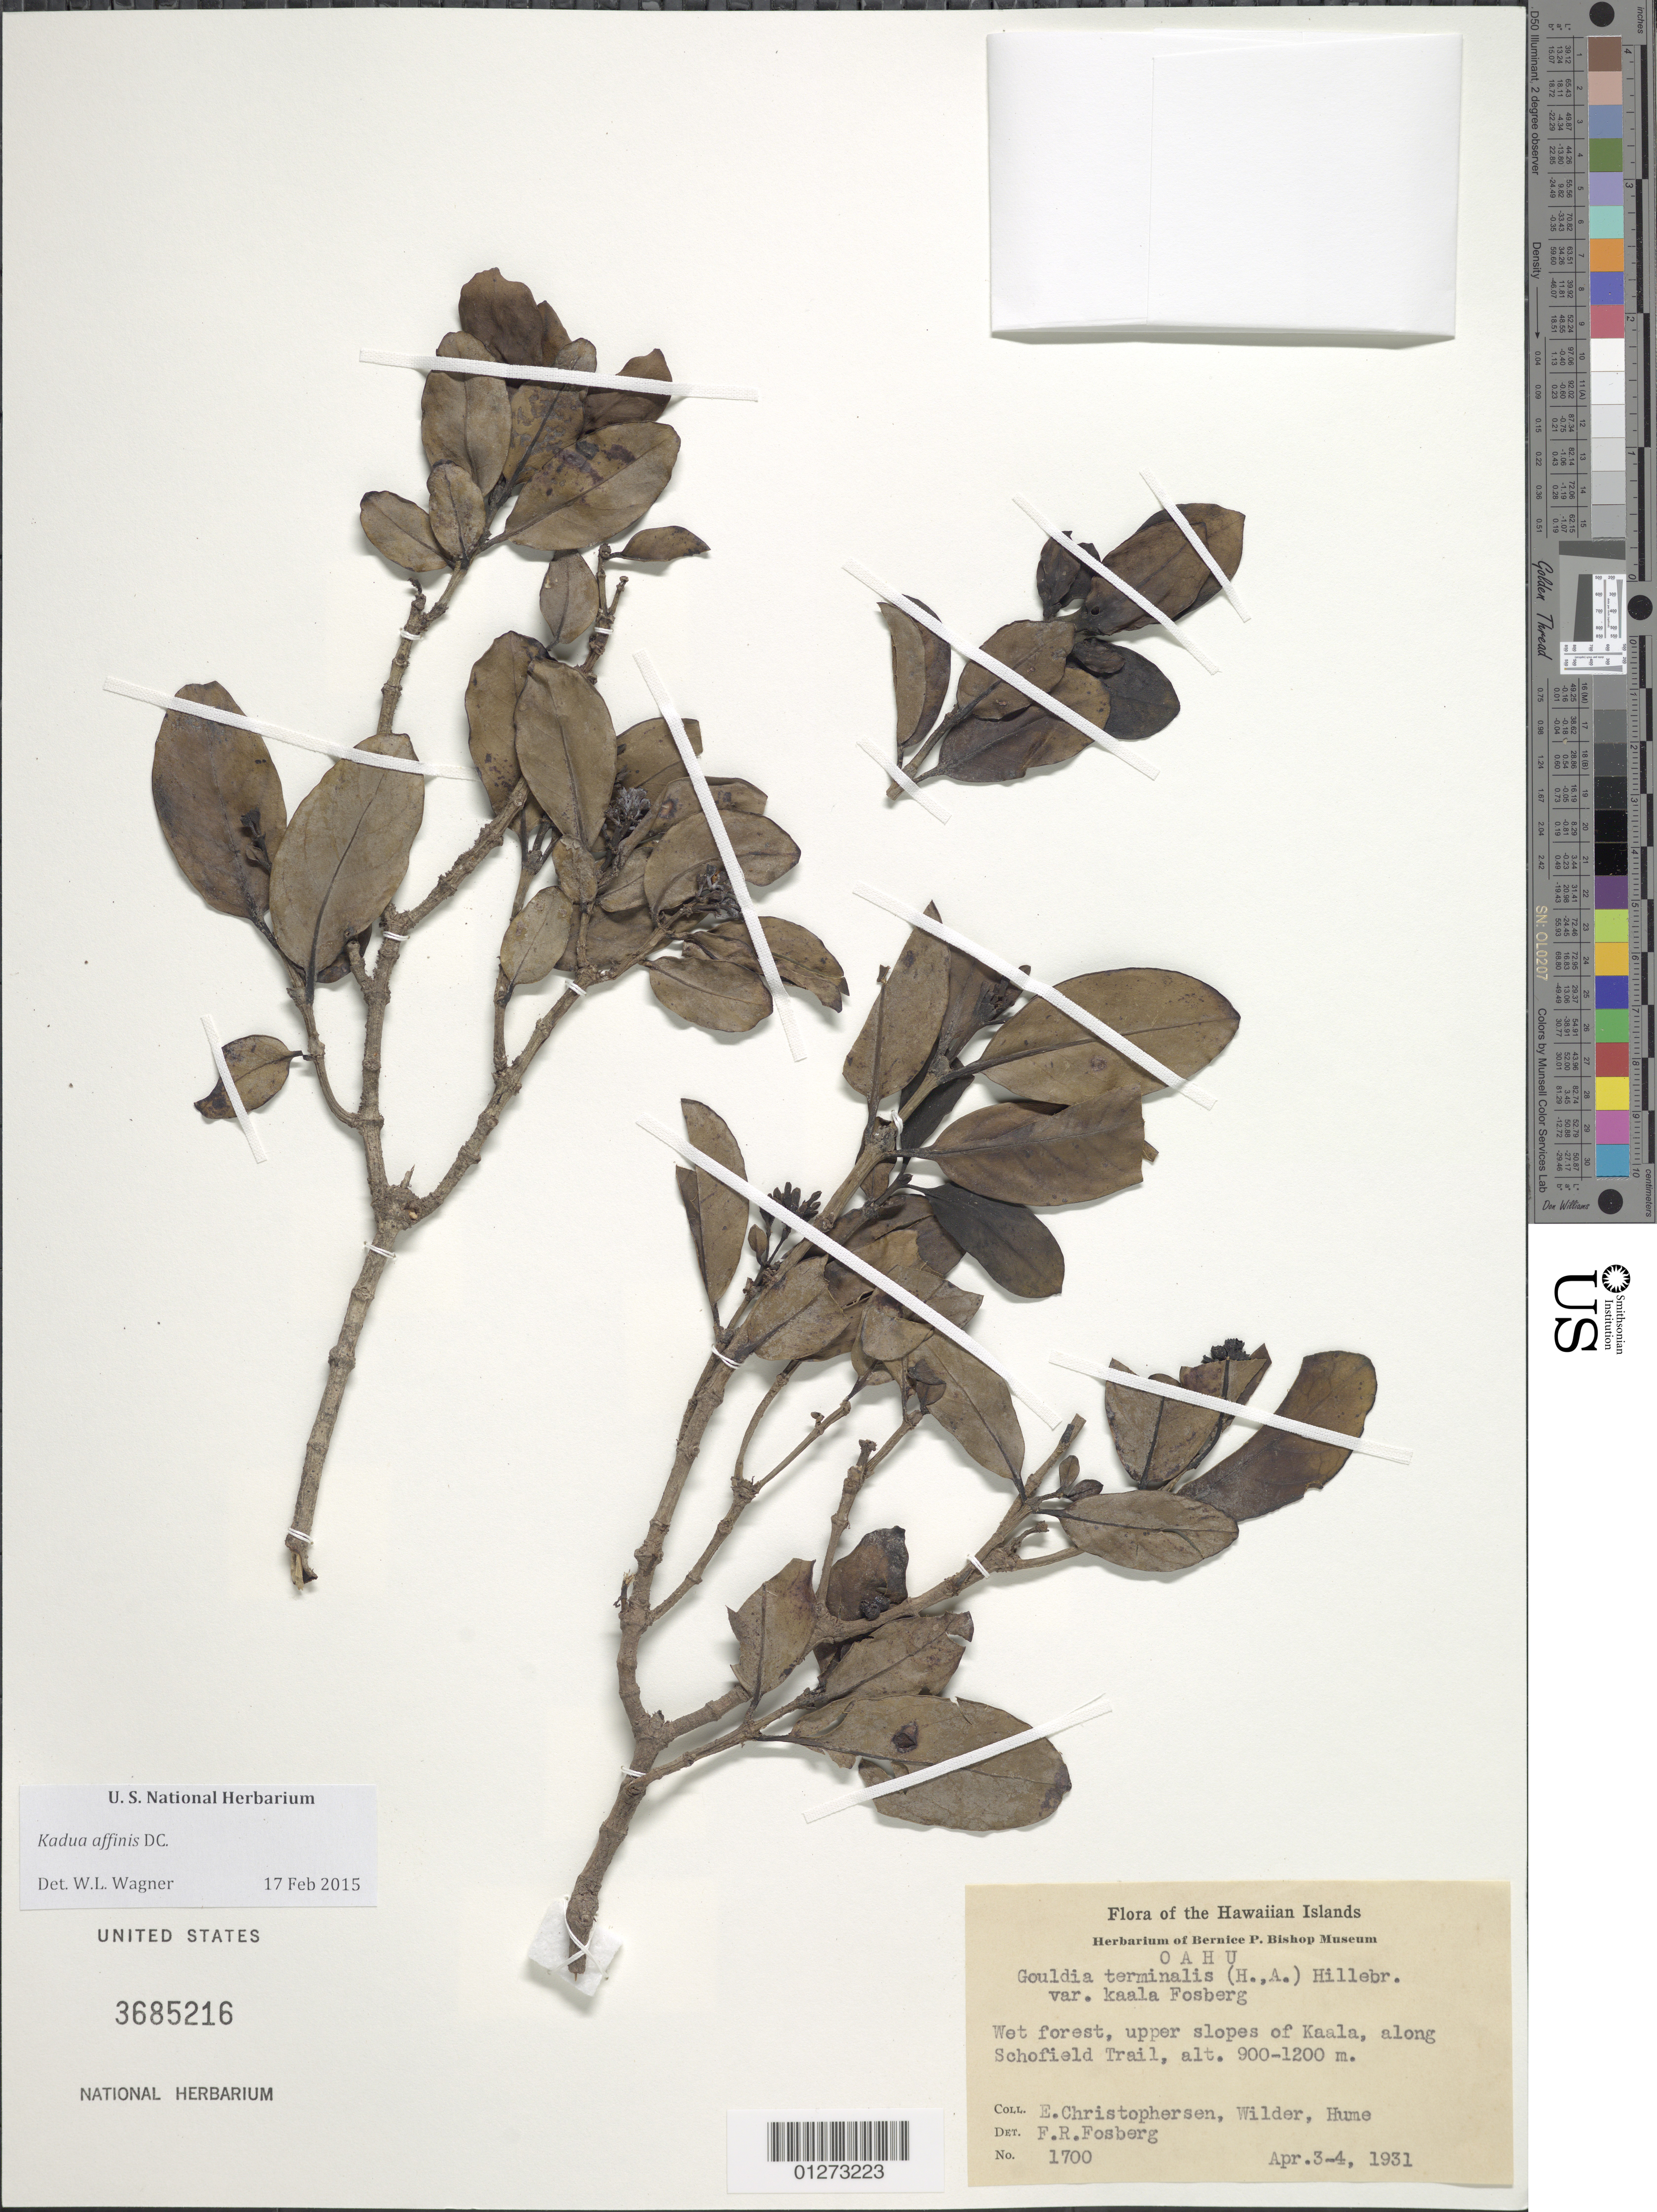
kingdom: Plantae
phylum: Tracheophyta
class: Magnoliopsida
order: Gentianales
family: Rubiaceae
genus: Kadua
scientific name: Kadua affinis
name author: DC.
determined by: Wagner, W. L., (BOT), Smithsonian Institution - National Museum of Natural History (UNITED STATES)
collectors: E. Christophersen, Wilder & E. P. Hume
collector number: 1700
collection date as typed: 3 Apr 1931 to 4 Apr 1931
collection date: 1931-04-03/1931-04-04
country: United States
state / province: Hawaii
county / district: Honolulu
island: Oahu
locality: Upper slopes of Kaala. Along Schofield Trail.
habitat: Wet forest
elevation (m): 900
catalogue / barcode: US 3685216